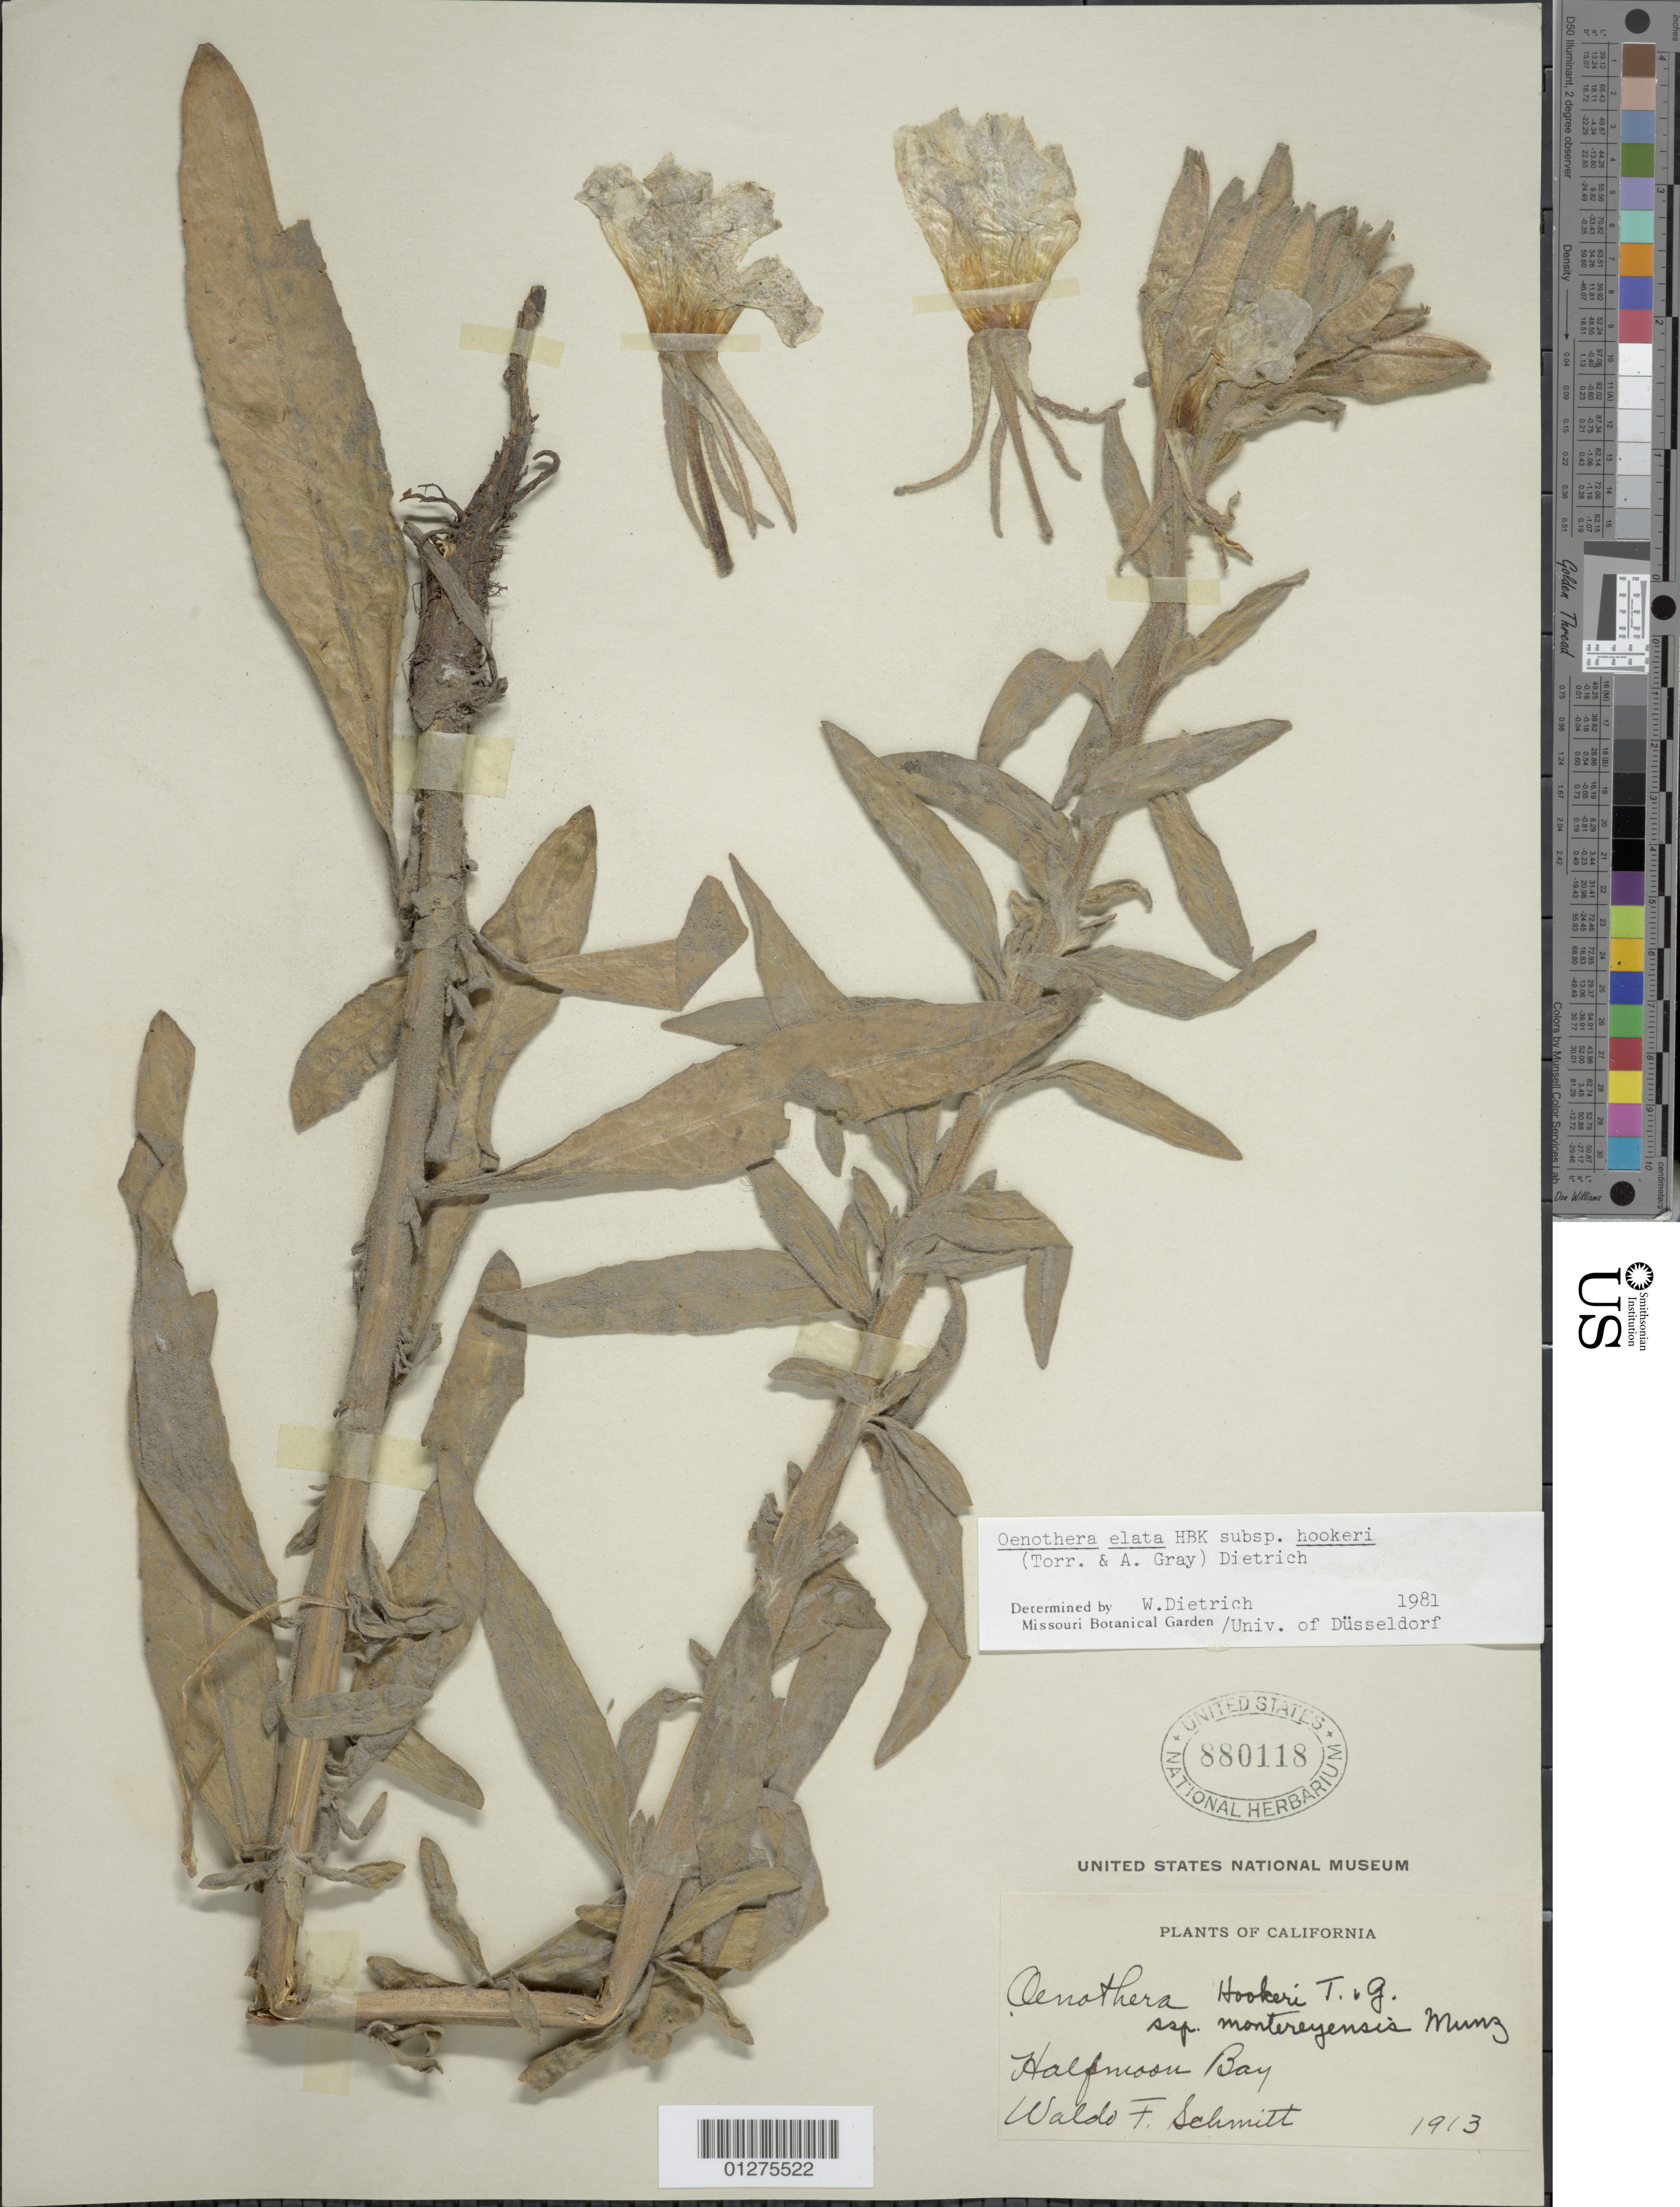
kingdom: Plantae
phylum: Tracheophyta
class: Magnoliopsida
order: Myrtales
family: Onagraceae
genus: Oenothera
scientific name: Oenothera elata subsp. hookeri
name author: (Torr. & A. Gray) W. Dietr. & W.L. Wagner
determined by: Dietrich, W.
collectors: W. F. Schmitt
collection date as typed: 1913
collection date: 1913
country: United States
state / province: California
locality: Halfmoon Bay.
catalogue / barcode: US 880118